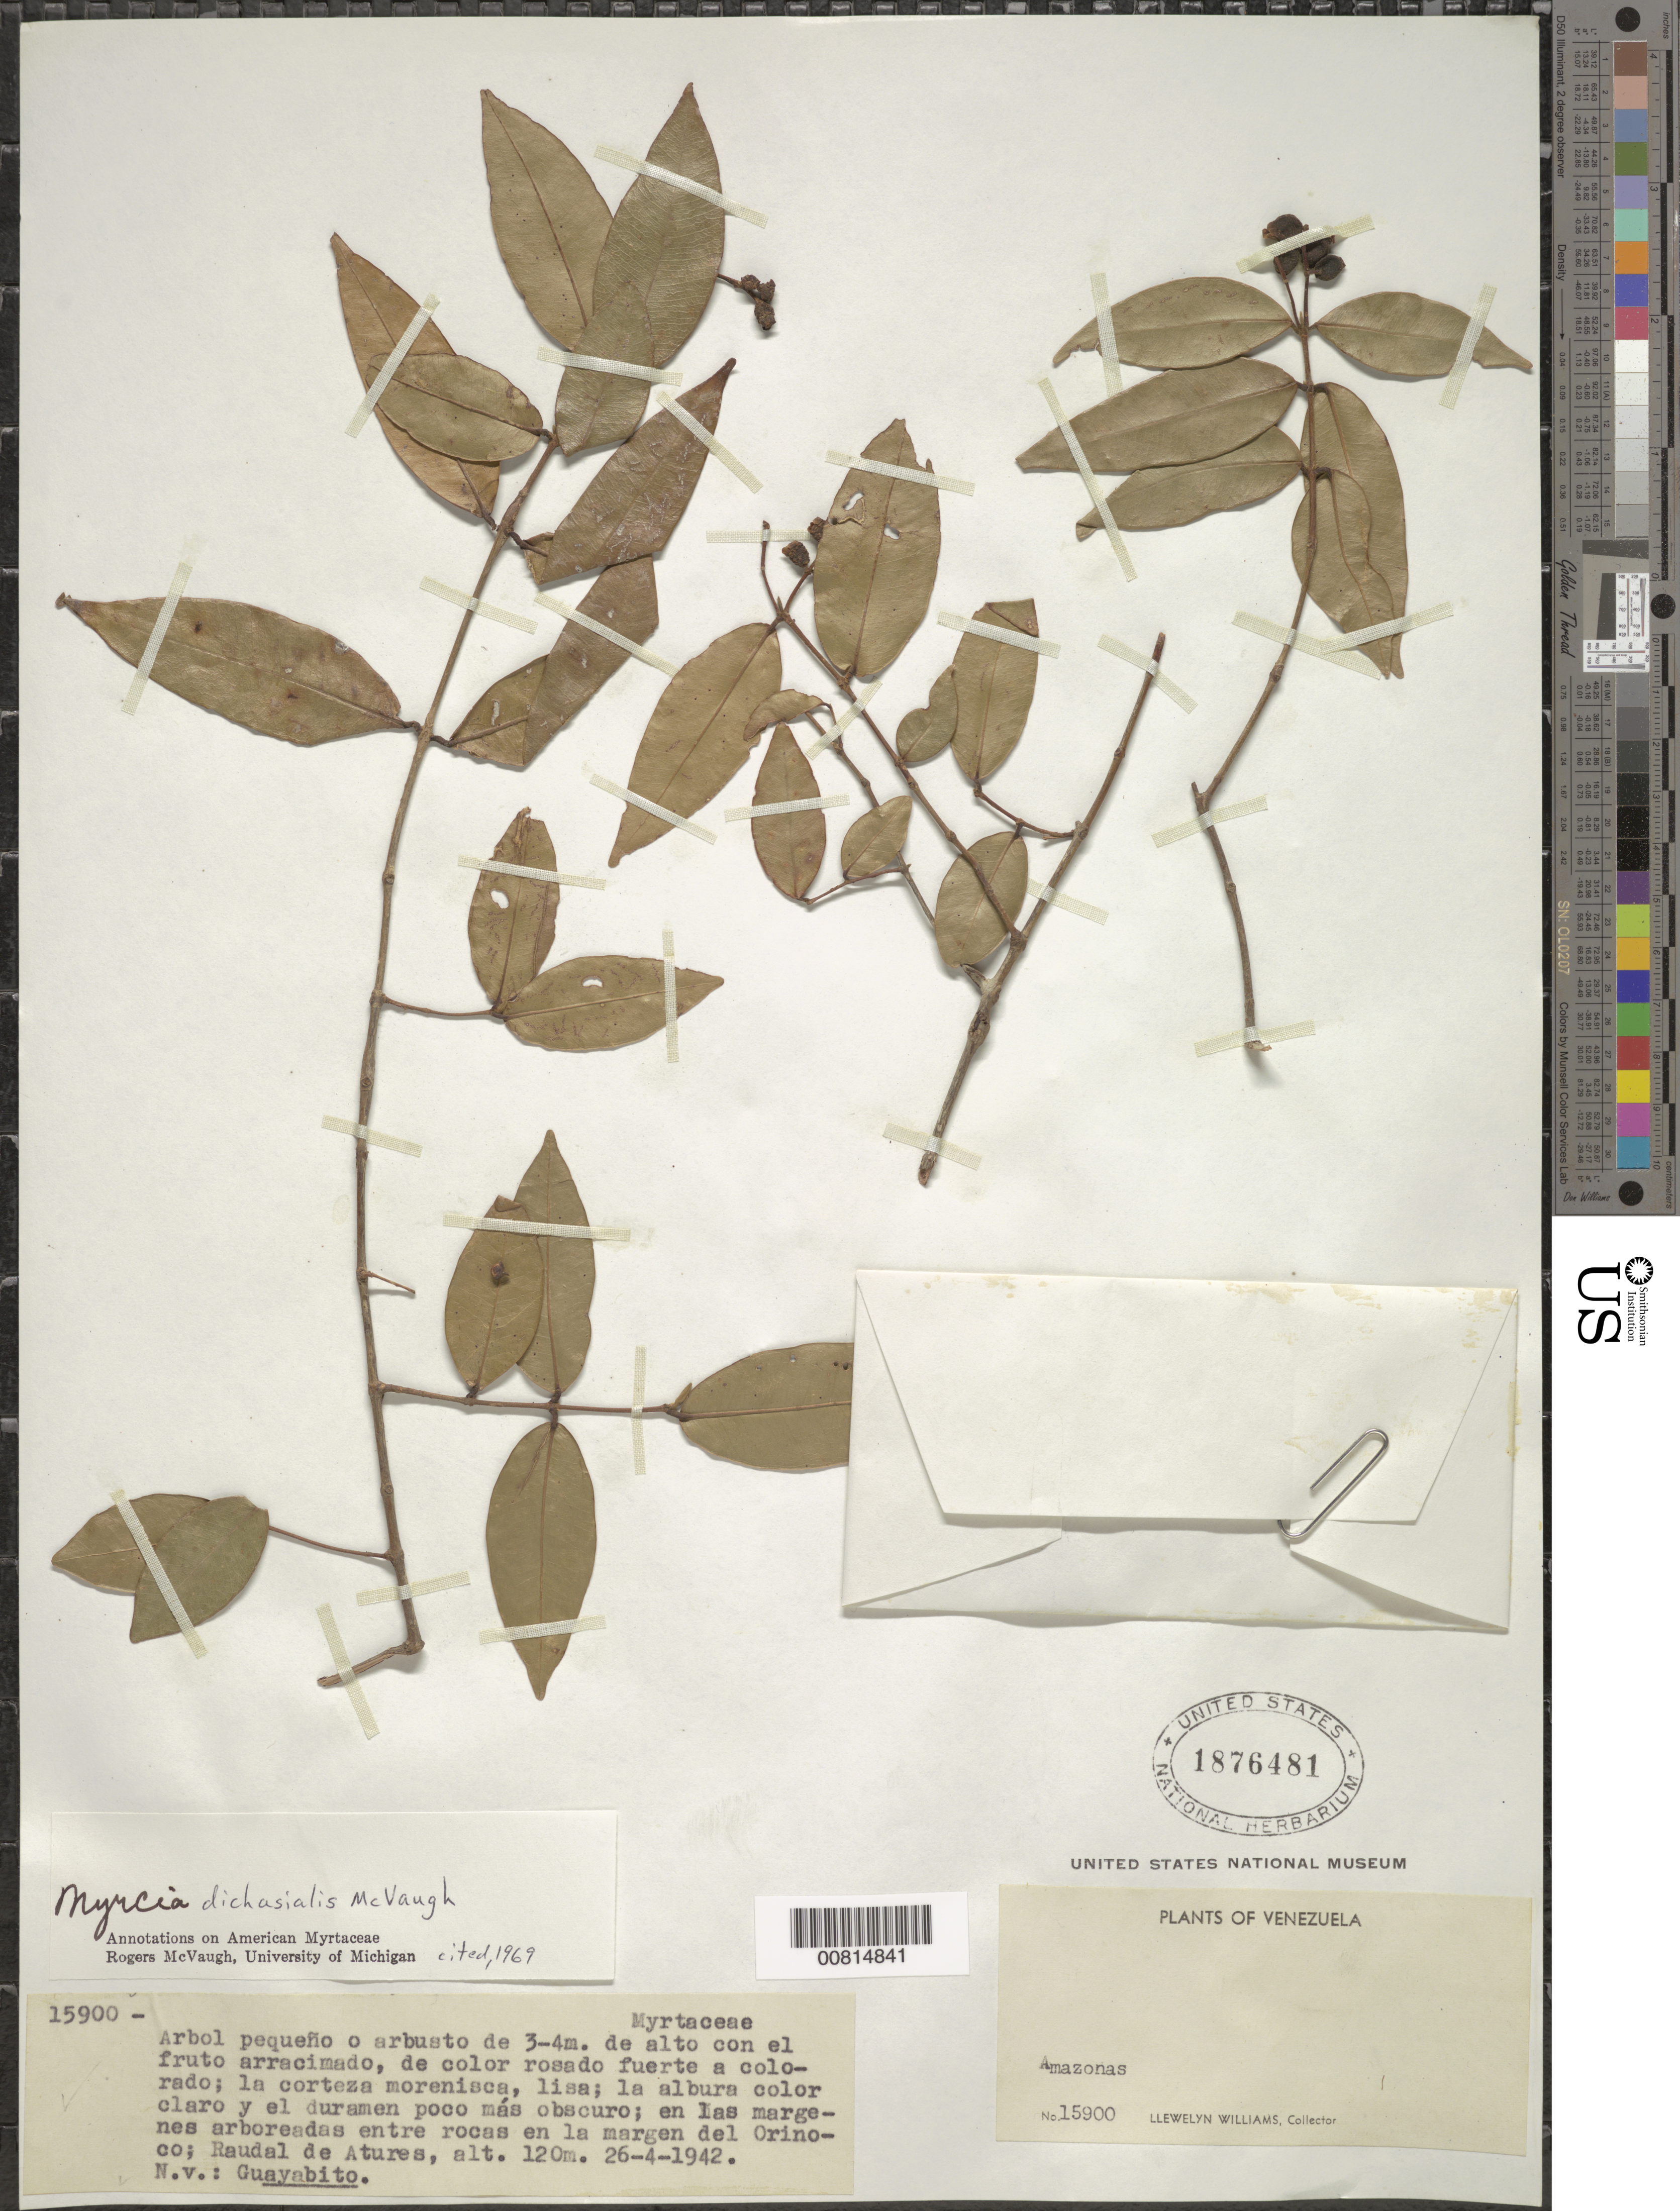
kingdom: Plantae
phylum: Tracheophyta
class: Magnoliopsida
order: Myrtales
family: Myrtaceae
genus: Myrcia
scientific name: Myrcia dichasialis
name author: McVaugh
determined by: McVaugh, R.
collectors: Ll. Williams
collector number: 15900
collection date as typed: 26-Apr-42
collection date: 1942-04-26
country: Venezuela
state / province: Amazonas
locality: Raudal de Atures, Orinoco R.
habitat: Margenes arboreadas entre rocas en la margen del rio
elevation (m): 120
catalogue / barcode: US 1876481